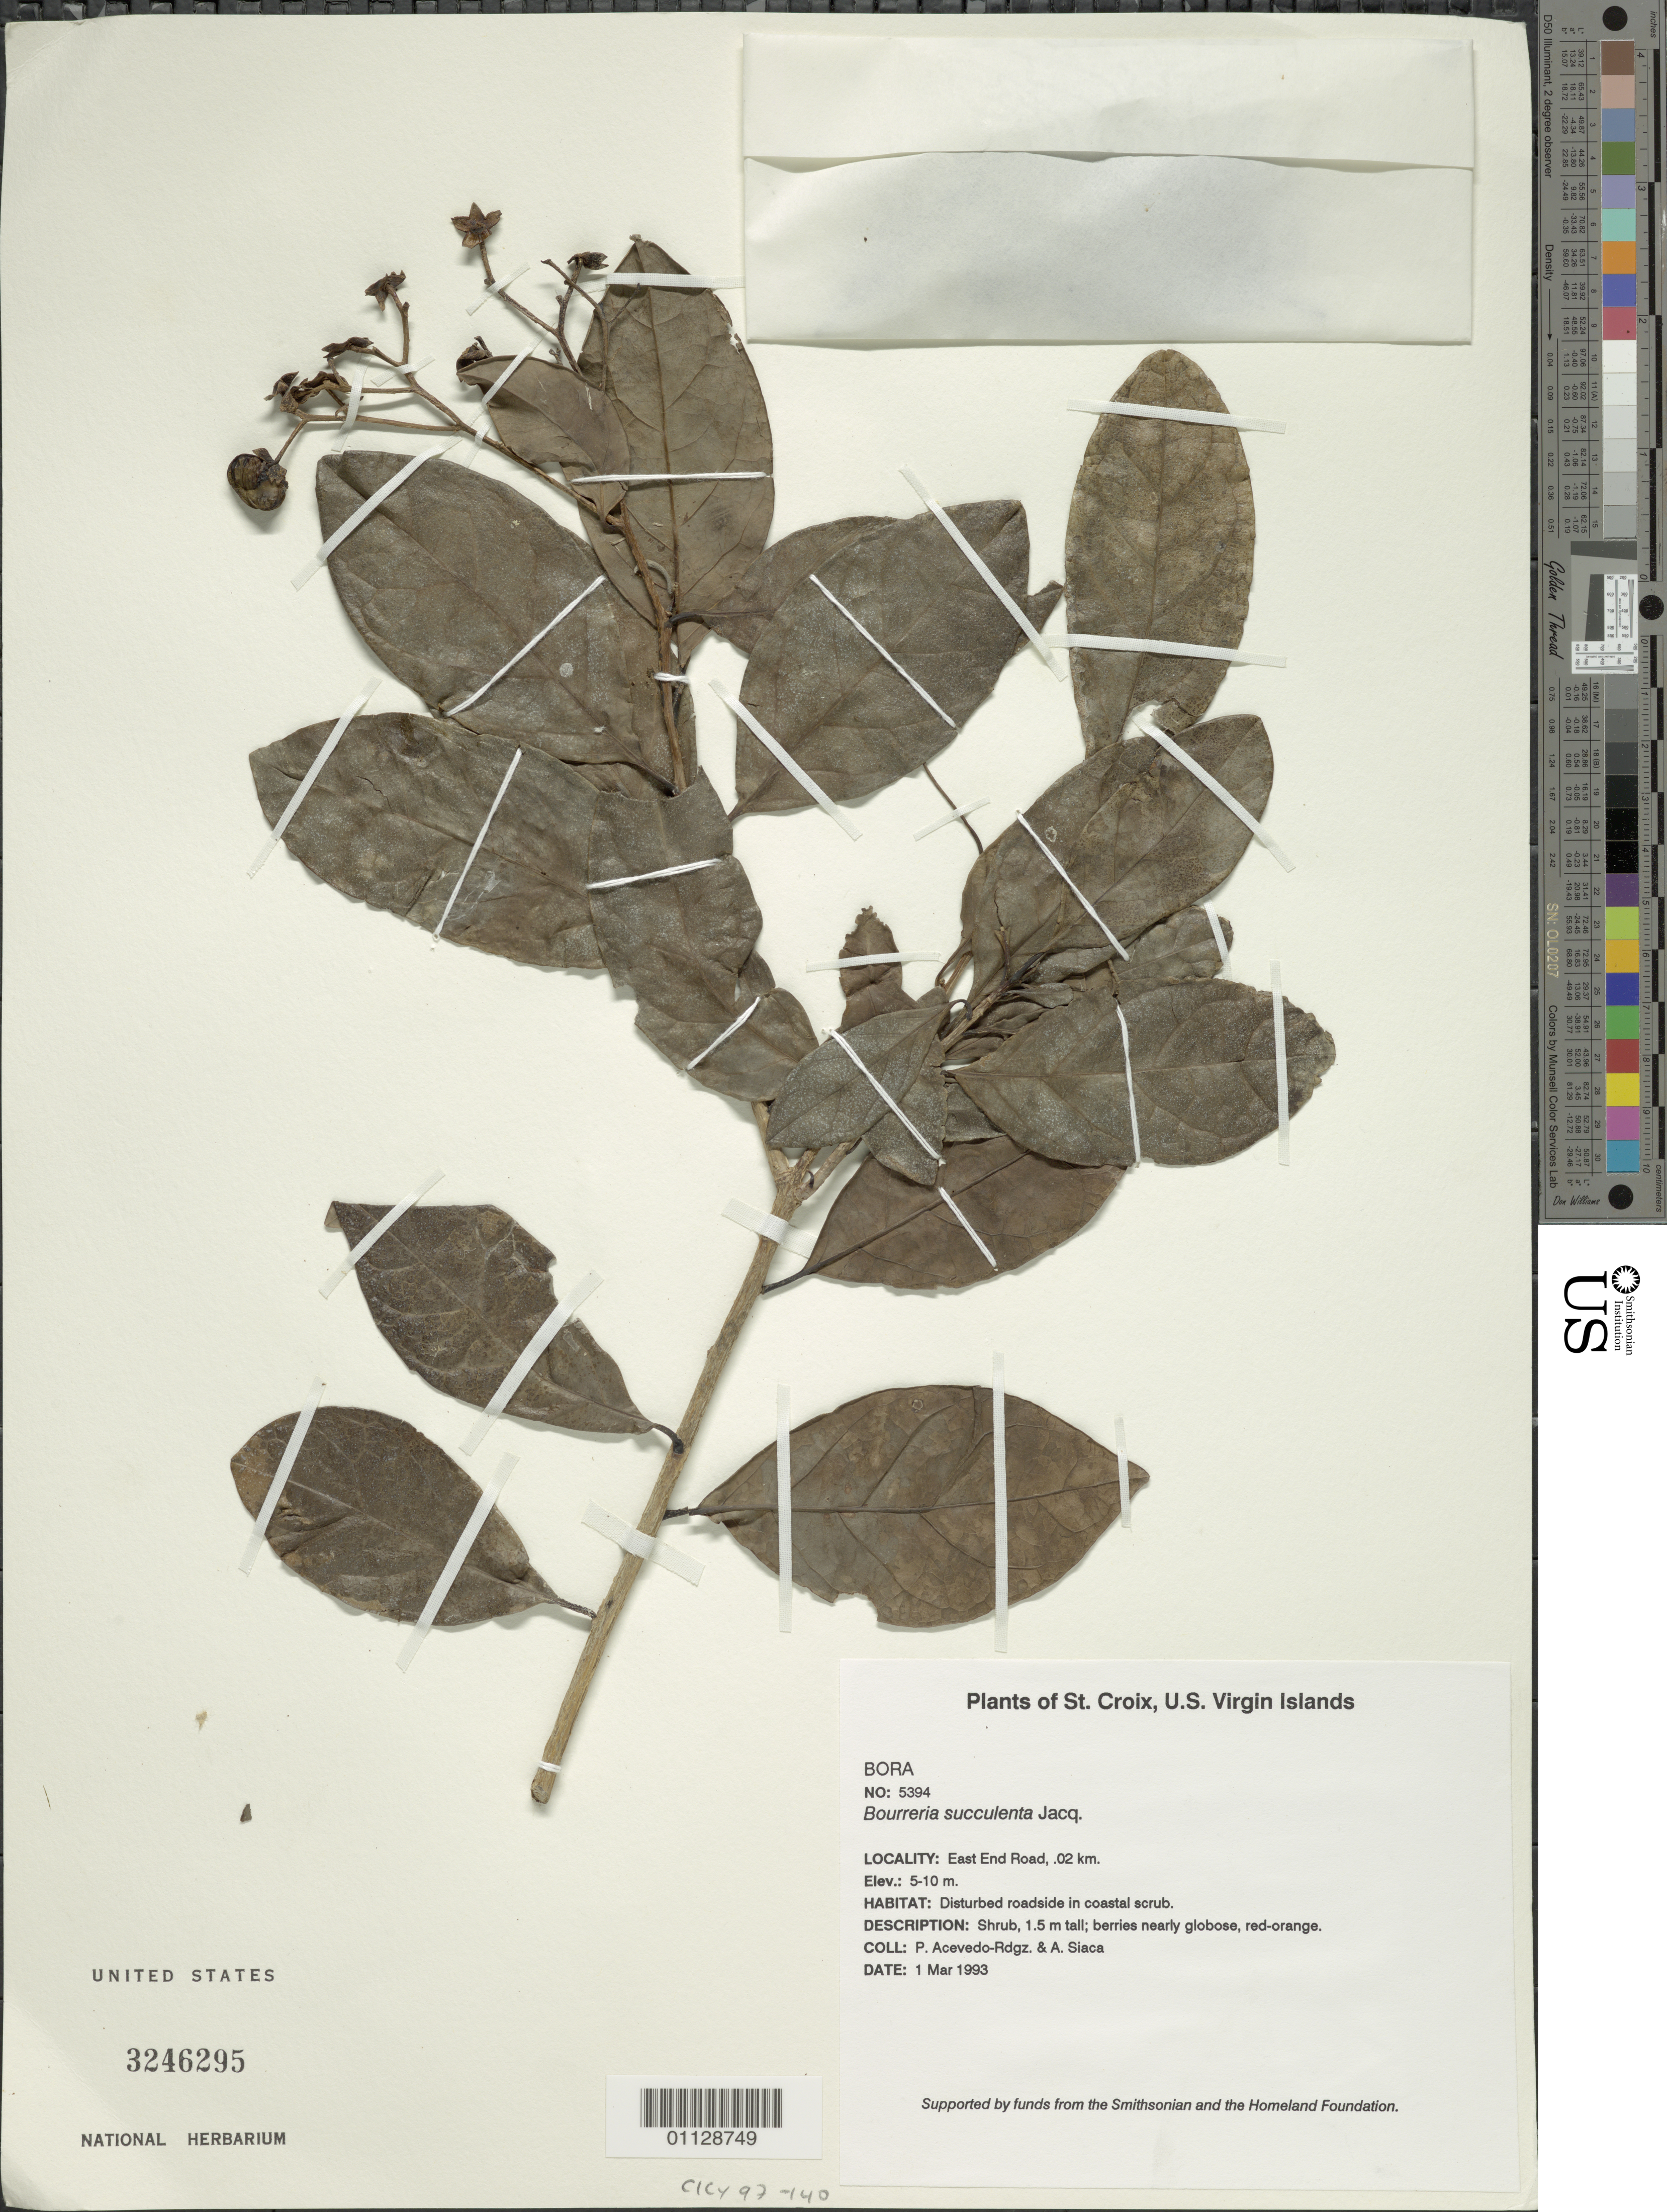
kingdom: Plantae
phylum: Tracheophyta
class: Magnoliopsida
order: Boraginales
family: Ehretiaceae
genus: Bourreria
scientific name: Bourreria succulenta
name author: Jacq.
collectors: P. Acevedo-Rodr. & A. Siaca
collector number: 5394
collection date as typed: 01 Mar 1993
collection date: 1993-03-01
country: U.S. Virgin Islands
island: St. Croix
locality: East End Road, 0.02 km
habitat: disturbed roadside in coastal scrub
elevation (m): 5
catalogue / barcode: US 3246295